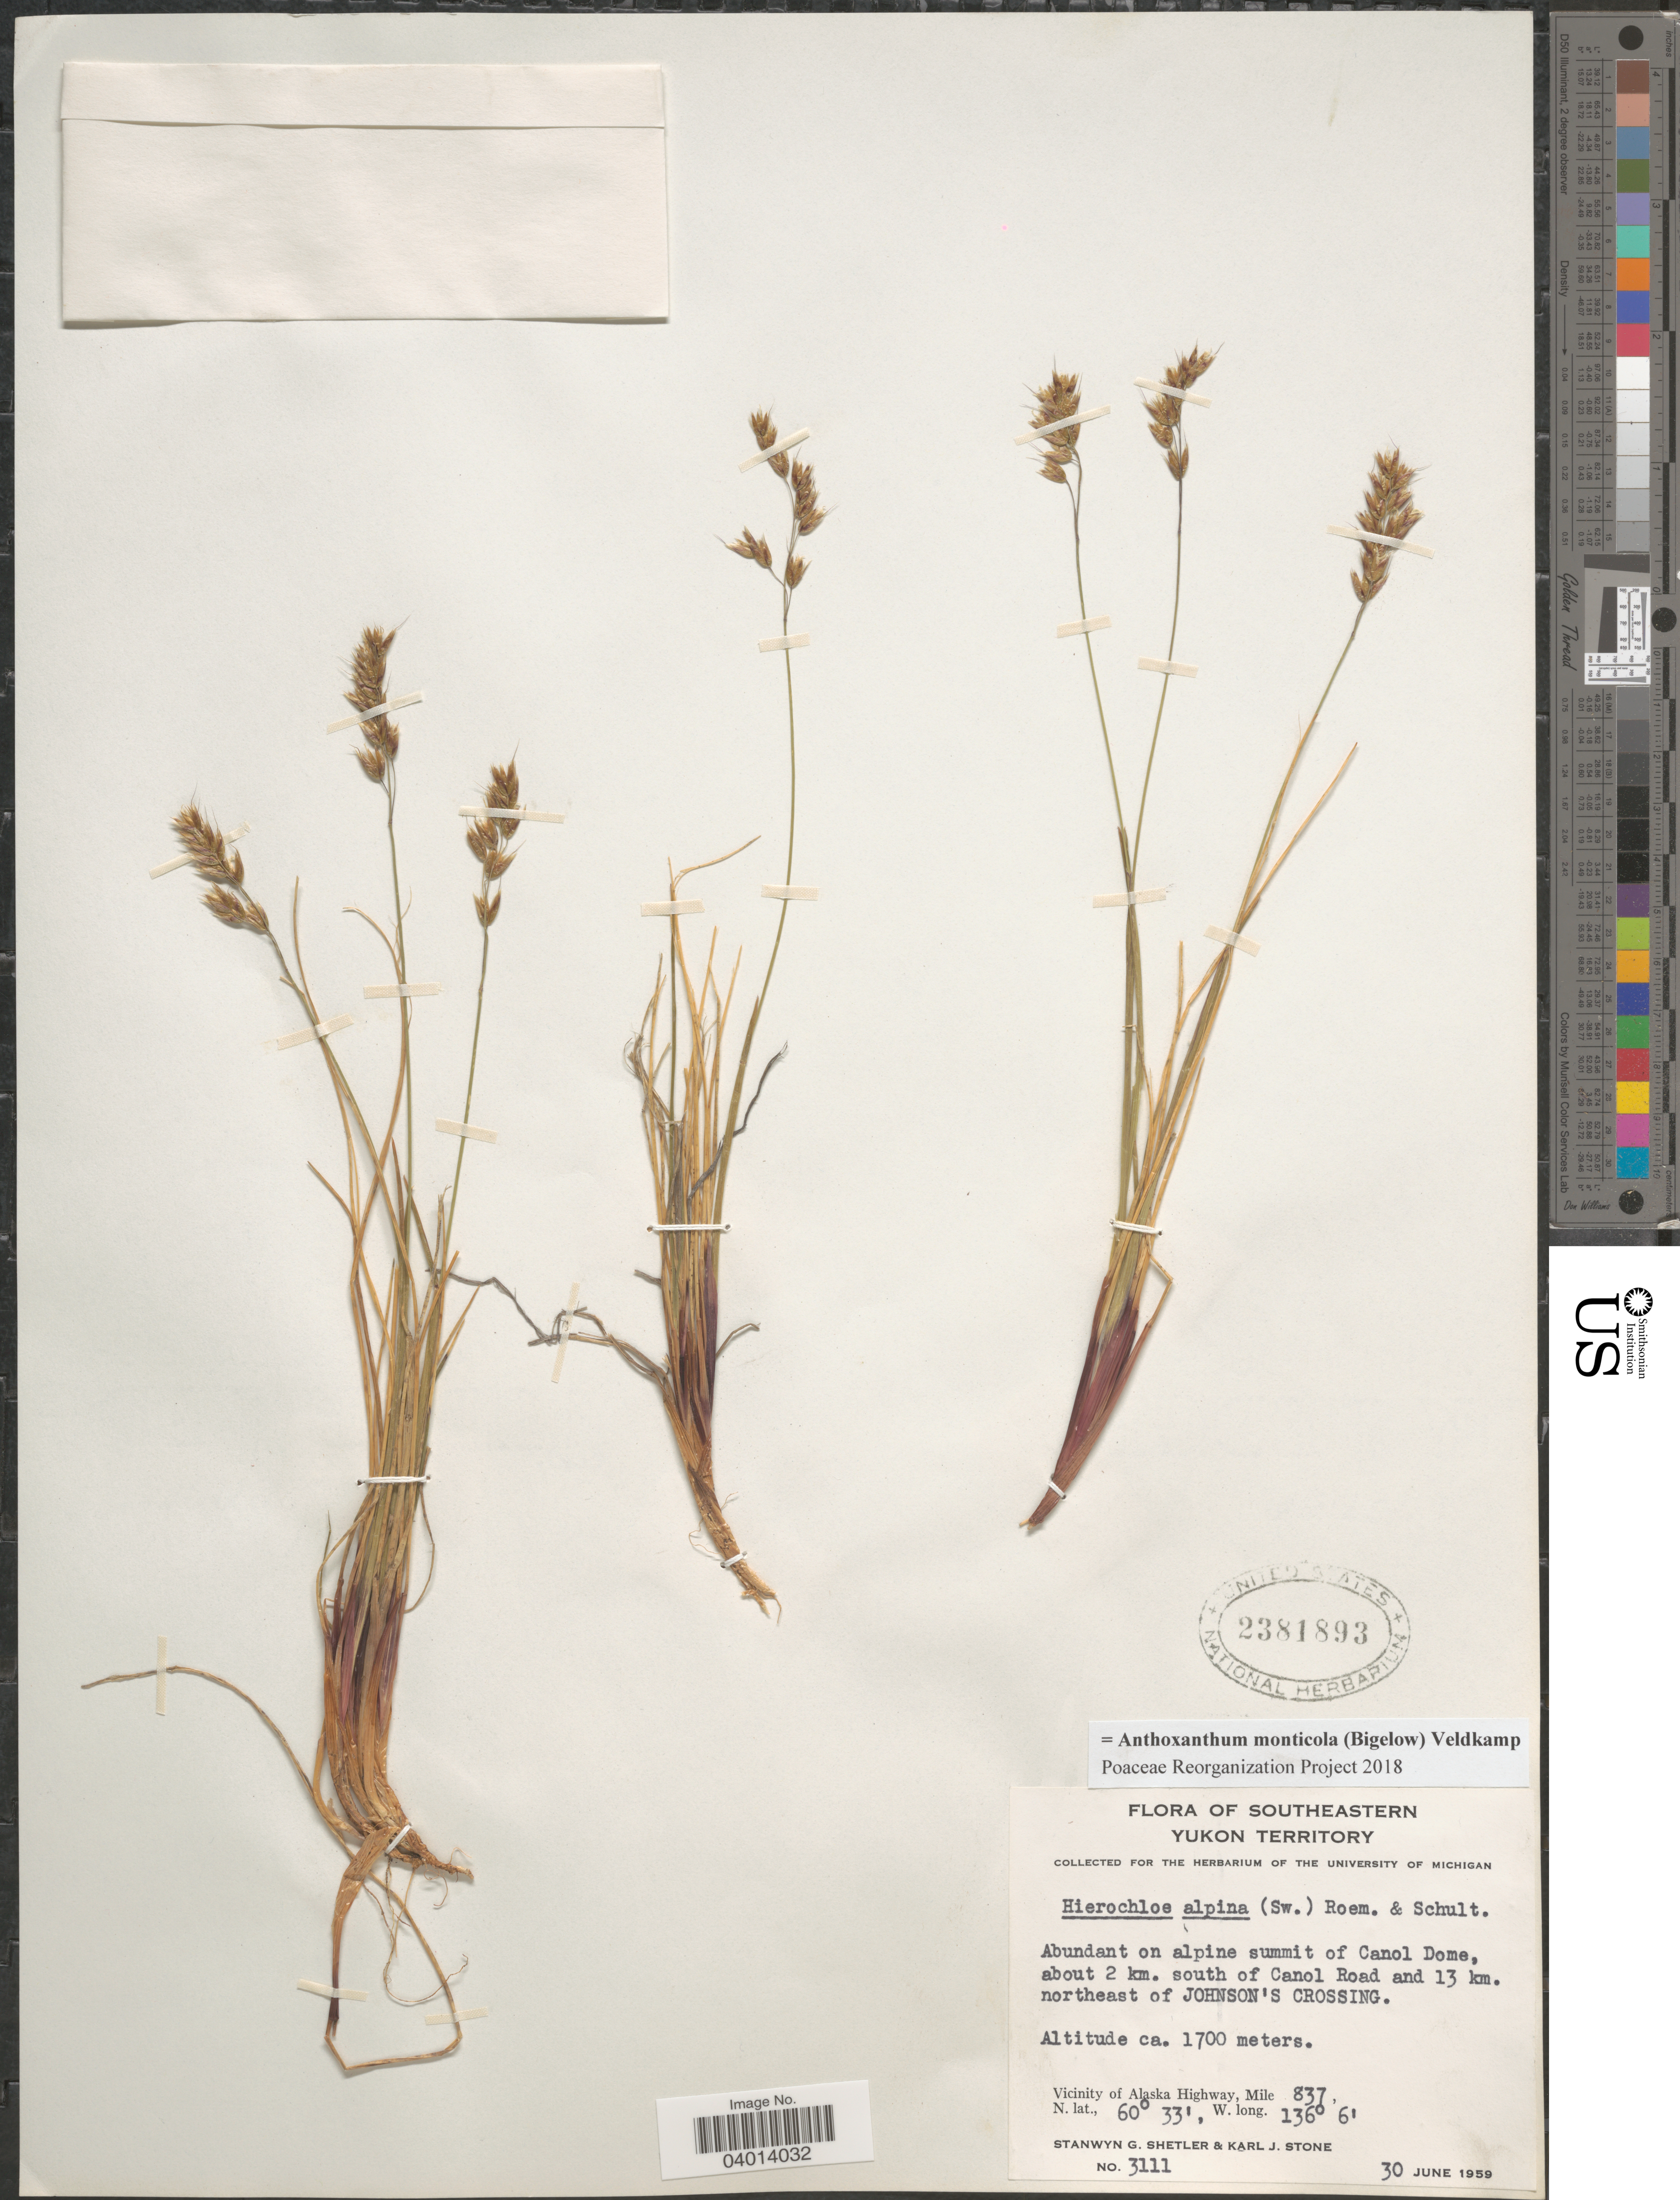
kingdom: Plantae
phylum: Tracheophyta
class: Liliopsida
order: Poales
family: Poaceae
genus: Anthoxanthum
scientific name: Anthoxanthum monticola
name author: (Bigelow) Veldkamp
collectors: S. Shetler & K. J. Stone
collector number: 3111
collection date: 1959-06-30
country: Canada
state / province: Yukon Territory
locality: Southeastern Yukon Territory. On alpine summit of Canol Dome, about 2 km. south of Canol Road and 13 km. northeast of Johnson's Crossing. Vicinity of Alaska Highway, Mile 837.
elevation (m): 1700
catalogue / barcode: US 2381893